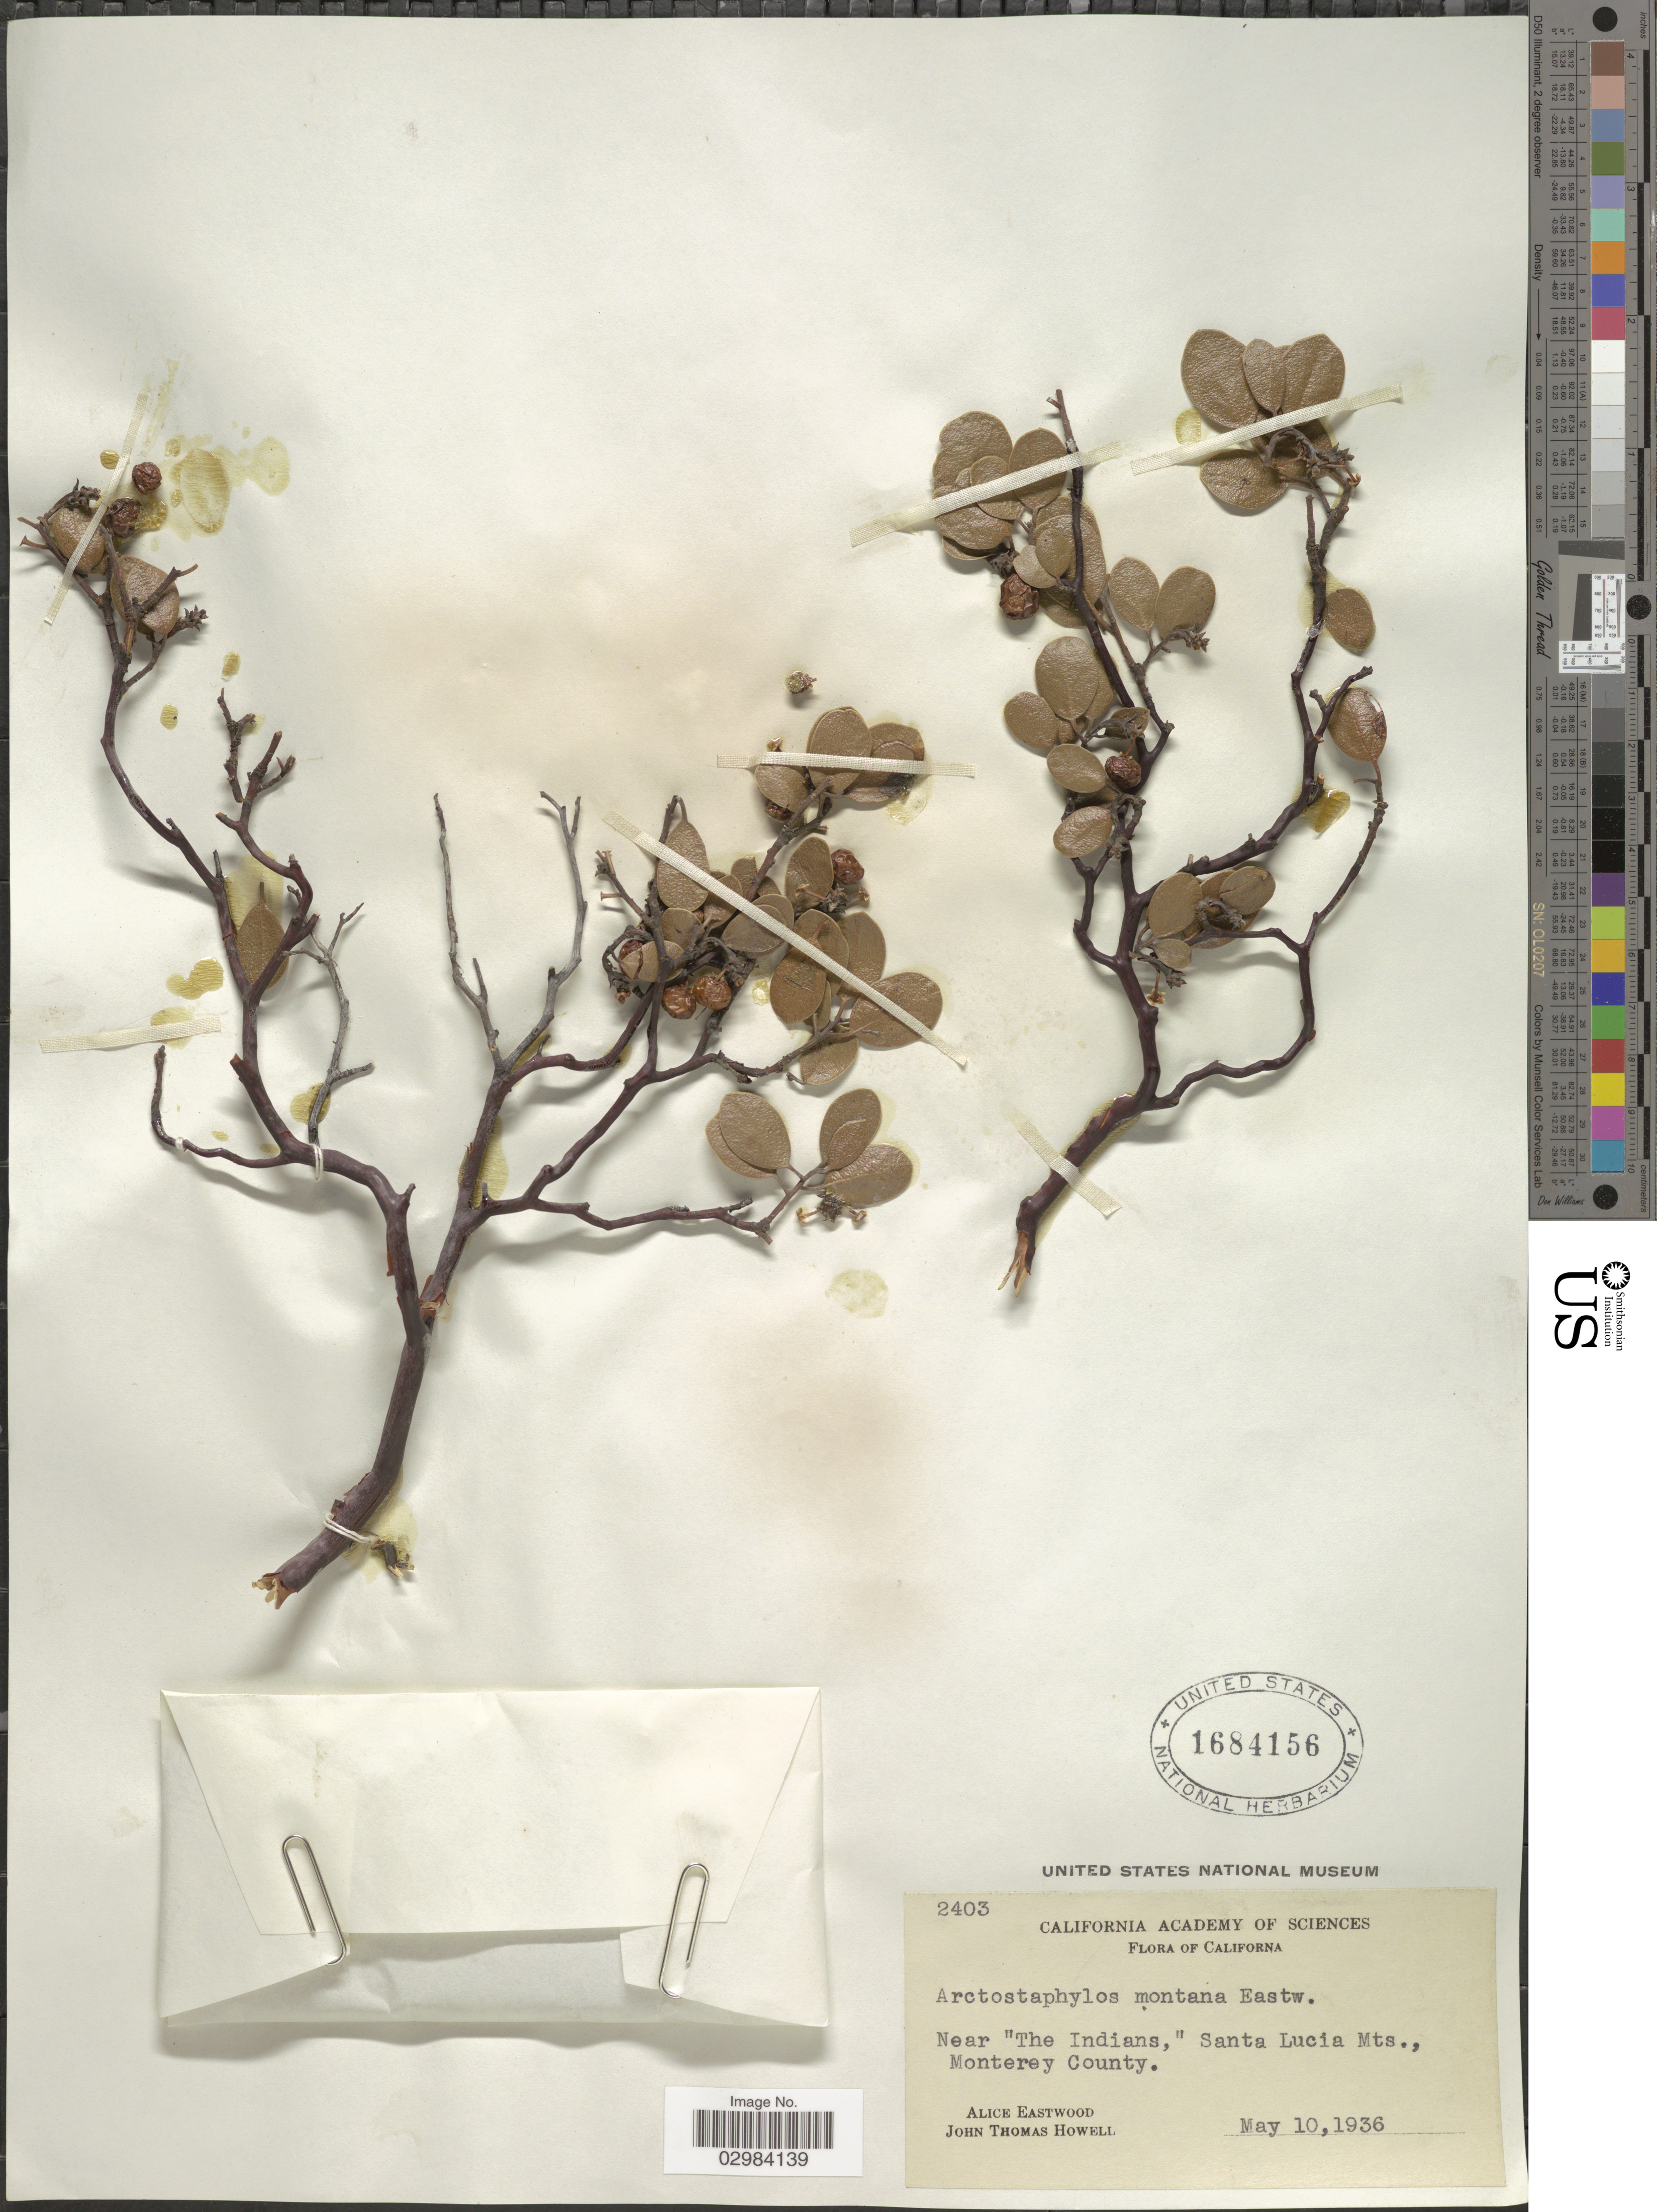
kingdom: Plantae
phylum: Tracheophyta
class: Magnoliopsida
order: Ericales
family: Ericaceae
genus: Arctostaphylos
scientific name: Arctostaphylos montana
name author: Eastw.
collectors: A. Eastwood & J. T. Howell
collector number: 2403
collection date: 1936-05-10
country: United States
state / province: California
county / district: Monterey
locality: Near "The Indians" Santa Lucia Mts., Monterey County.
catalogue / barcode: US 1684156